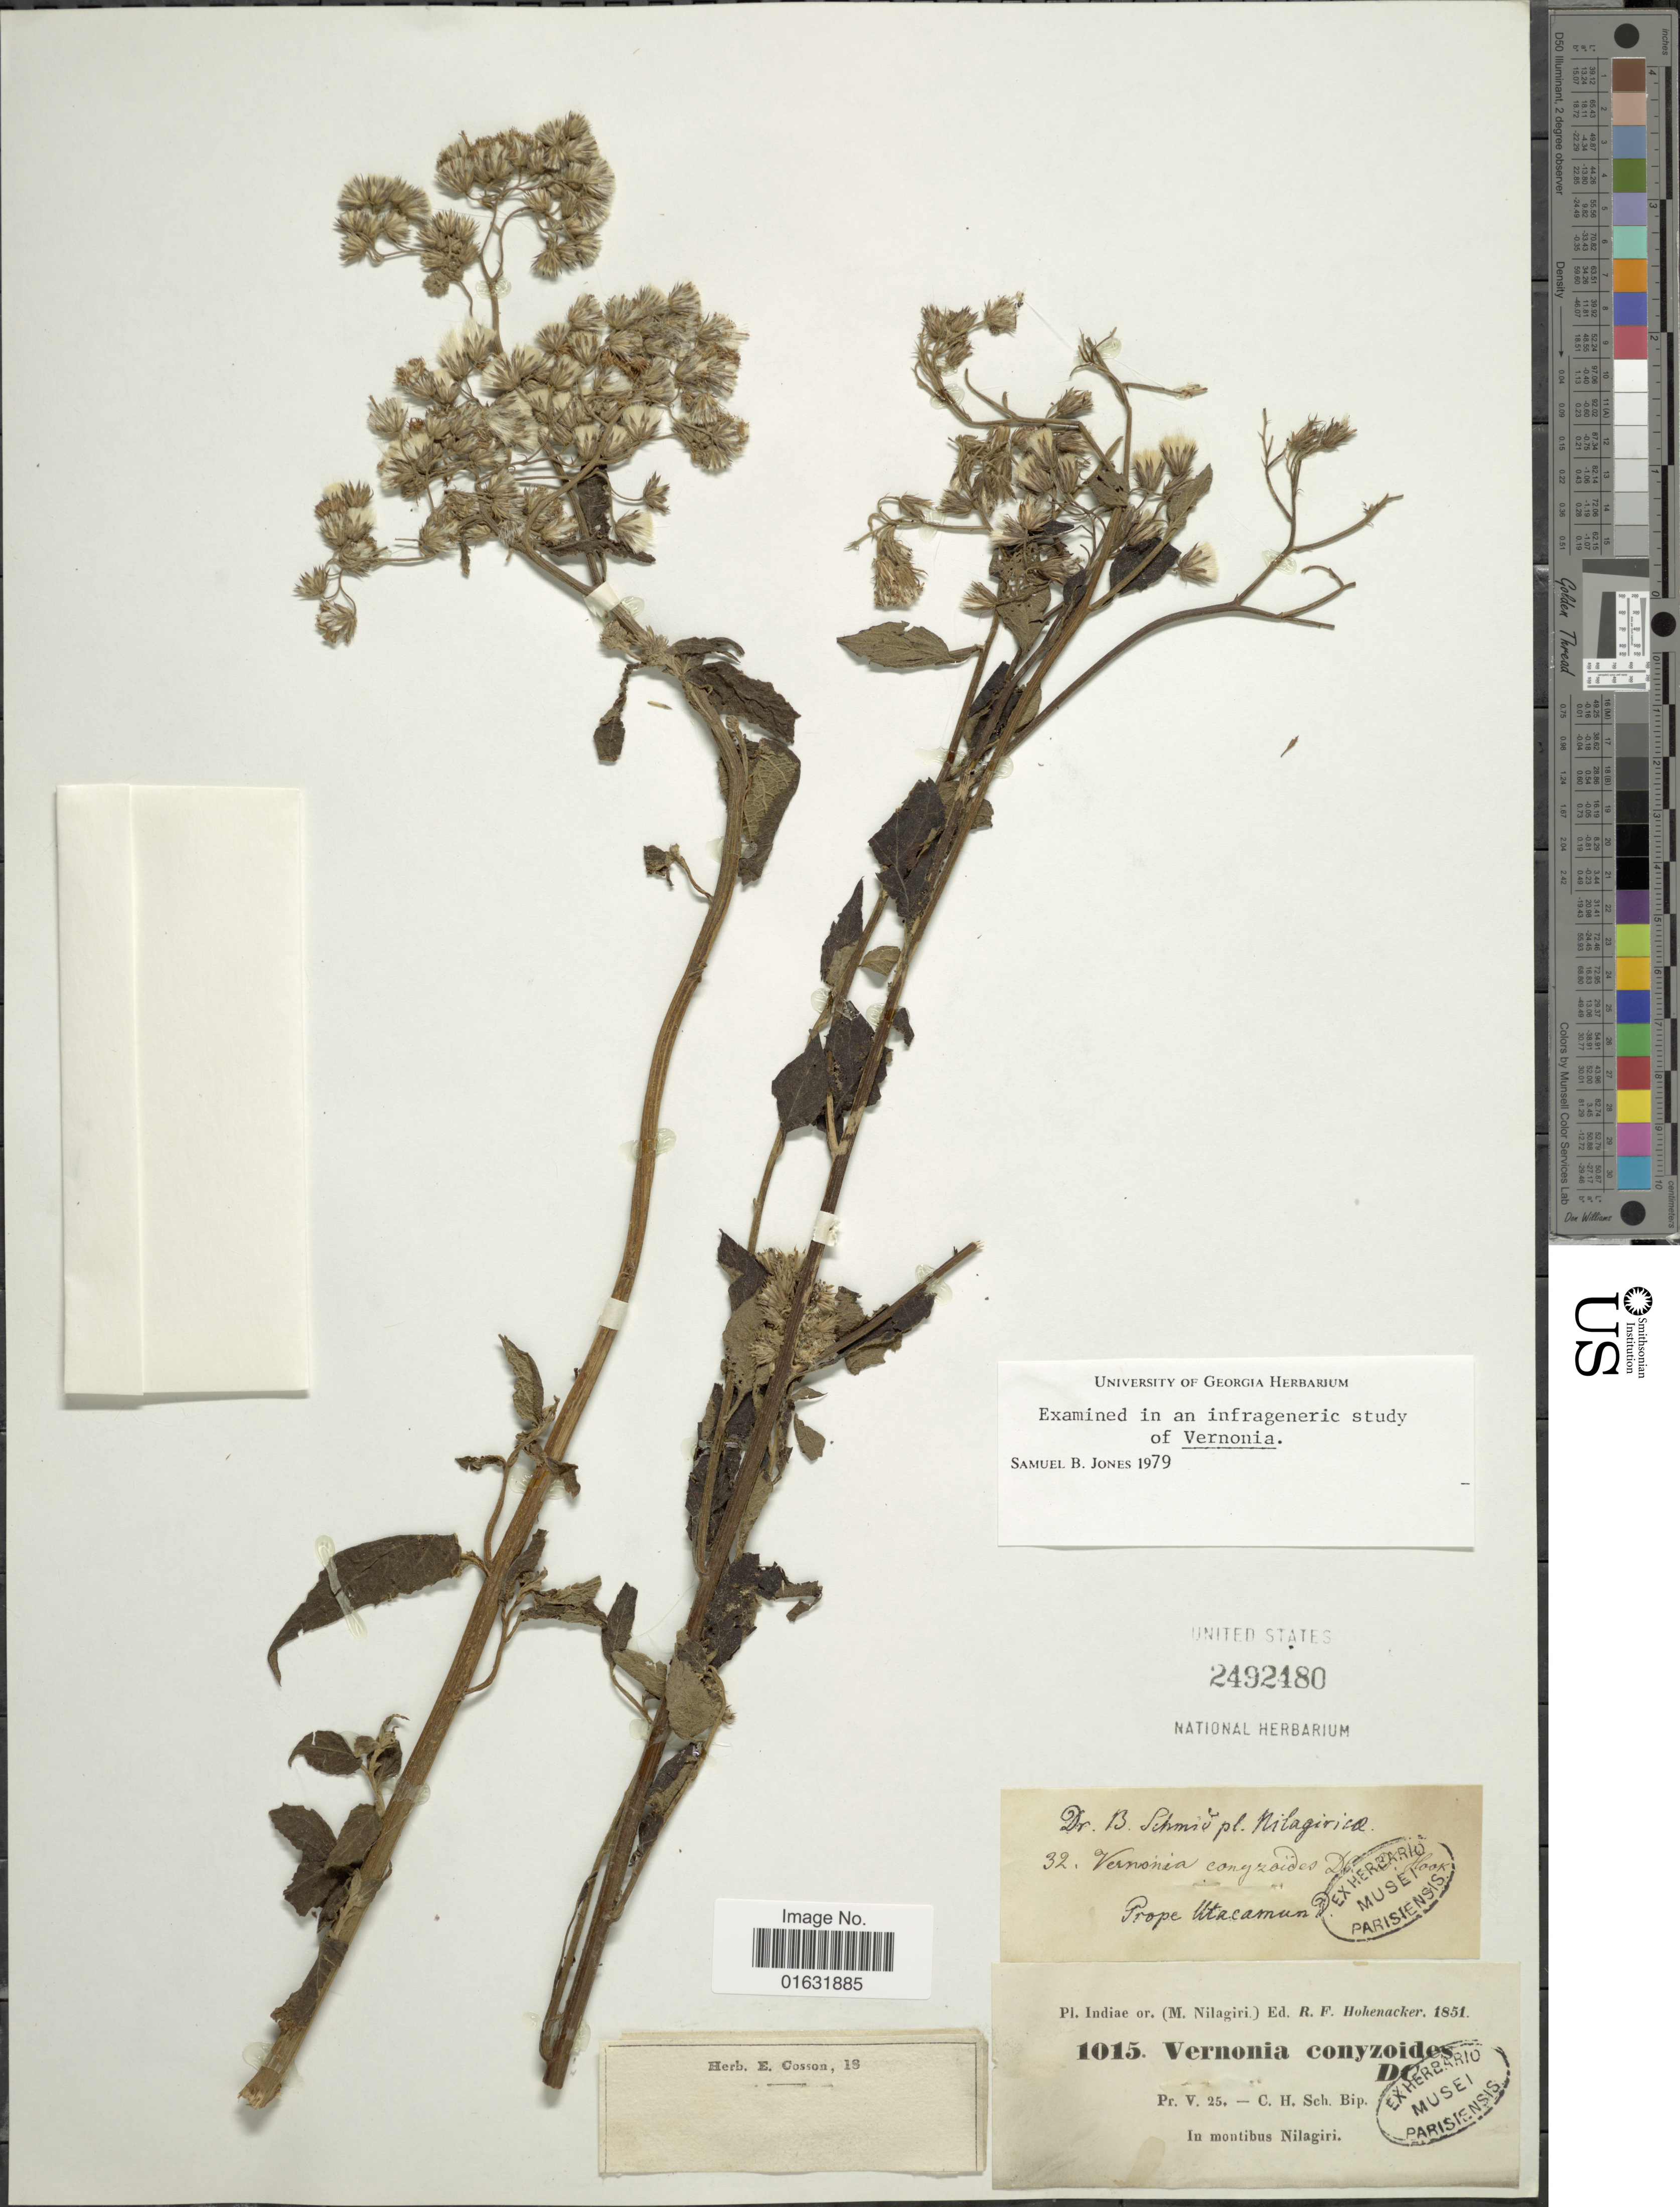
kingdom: Plantae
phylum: Tracheophyta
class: Magnoliopsida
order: Asterales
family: Asteraceae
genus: Cyanthillium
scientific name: Cyanthillium conyzoides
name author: (DC. in Wight) H. Rob.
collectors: B. Schmed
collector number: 1015/32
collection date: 1851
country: India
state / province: Tamil Nadu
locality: In montibus Nilagiri, Prope Utacamun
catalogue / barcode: US 2492480